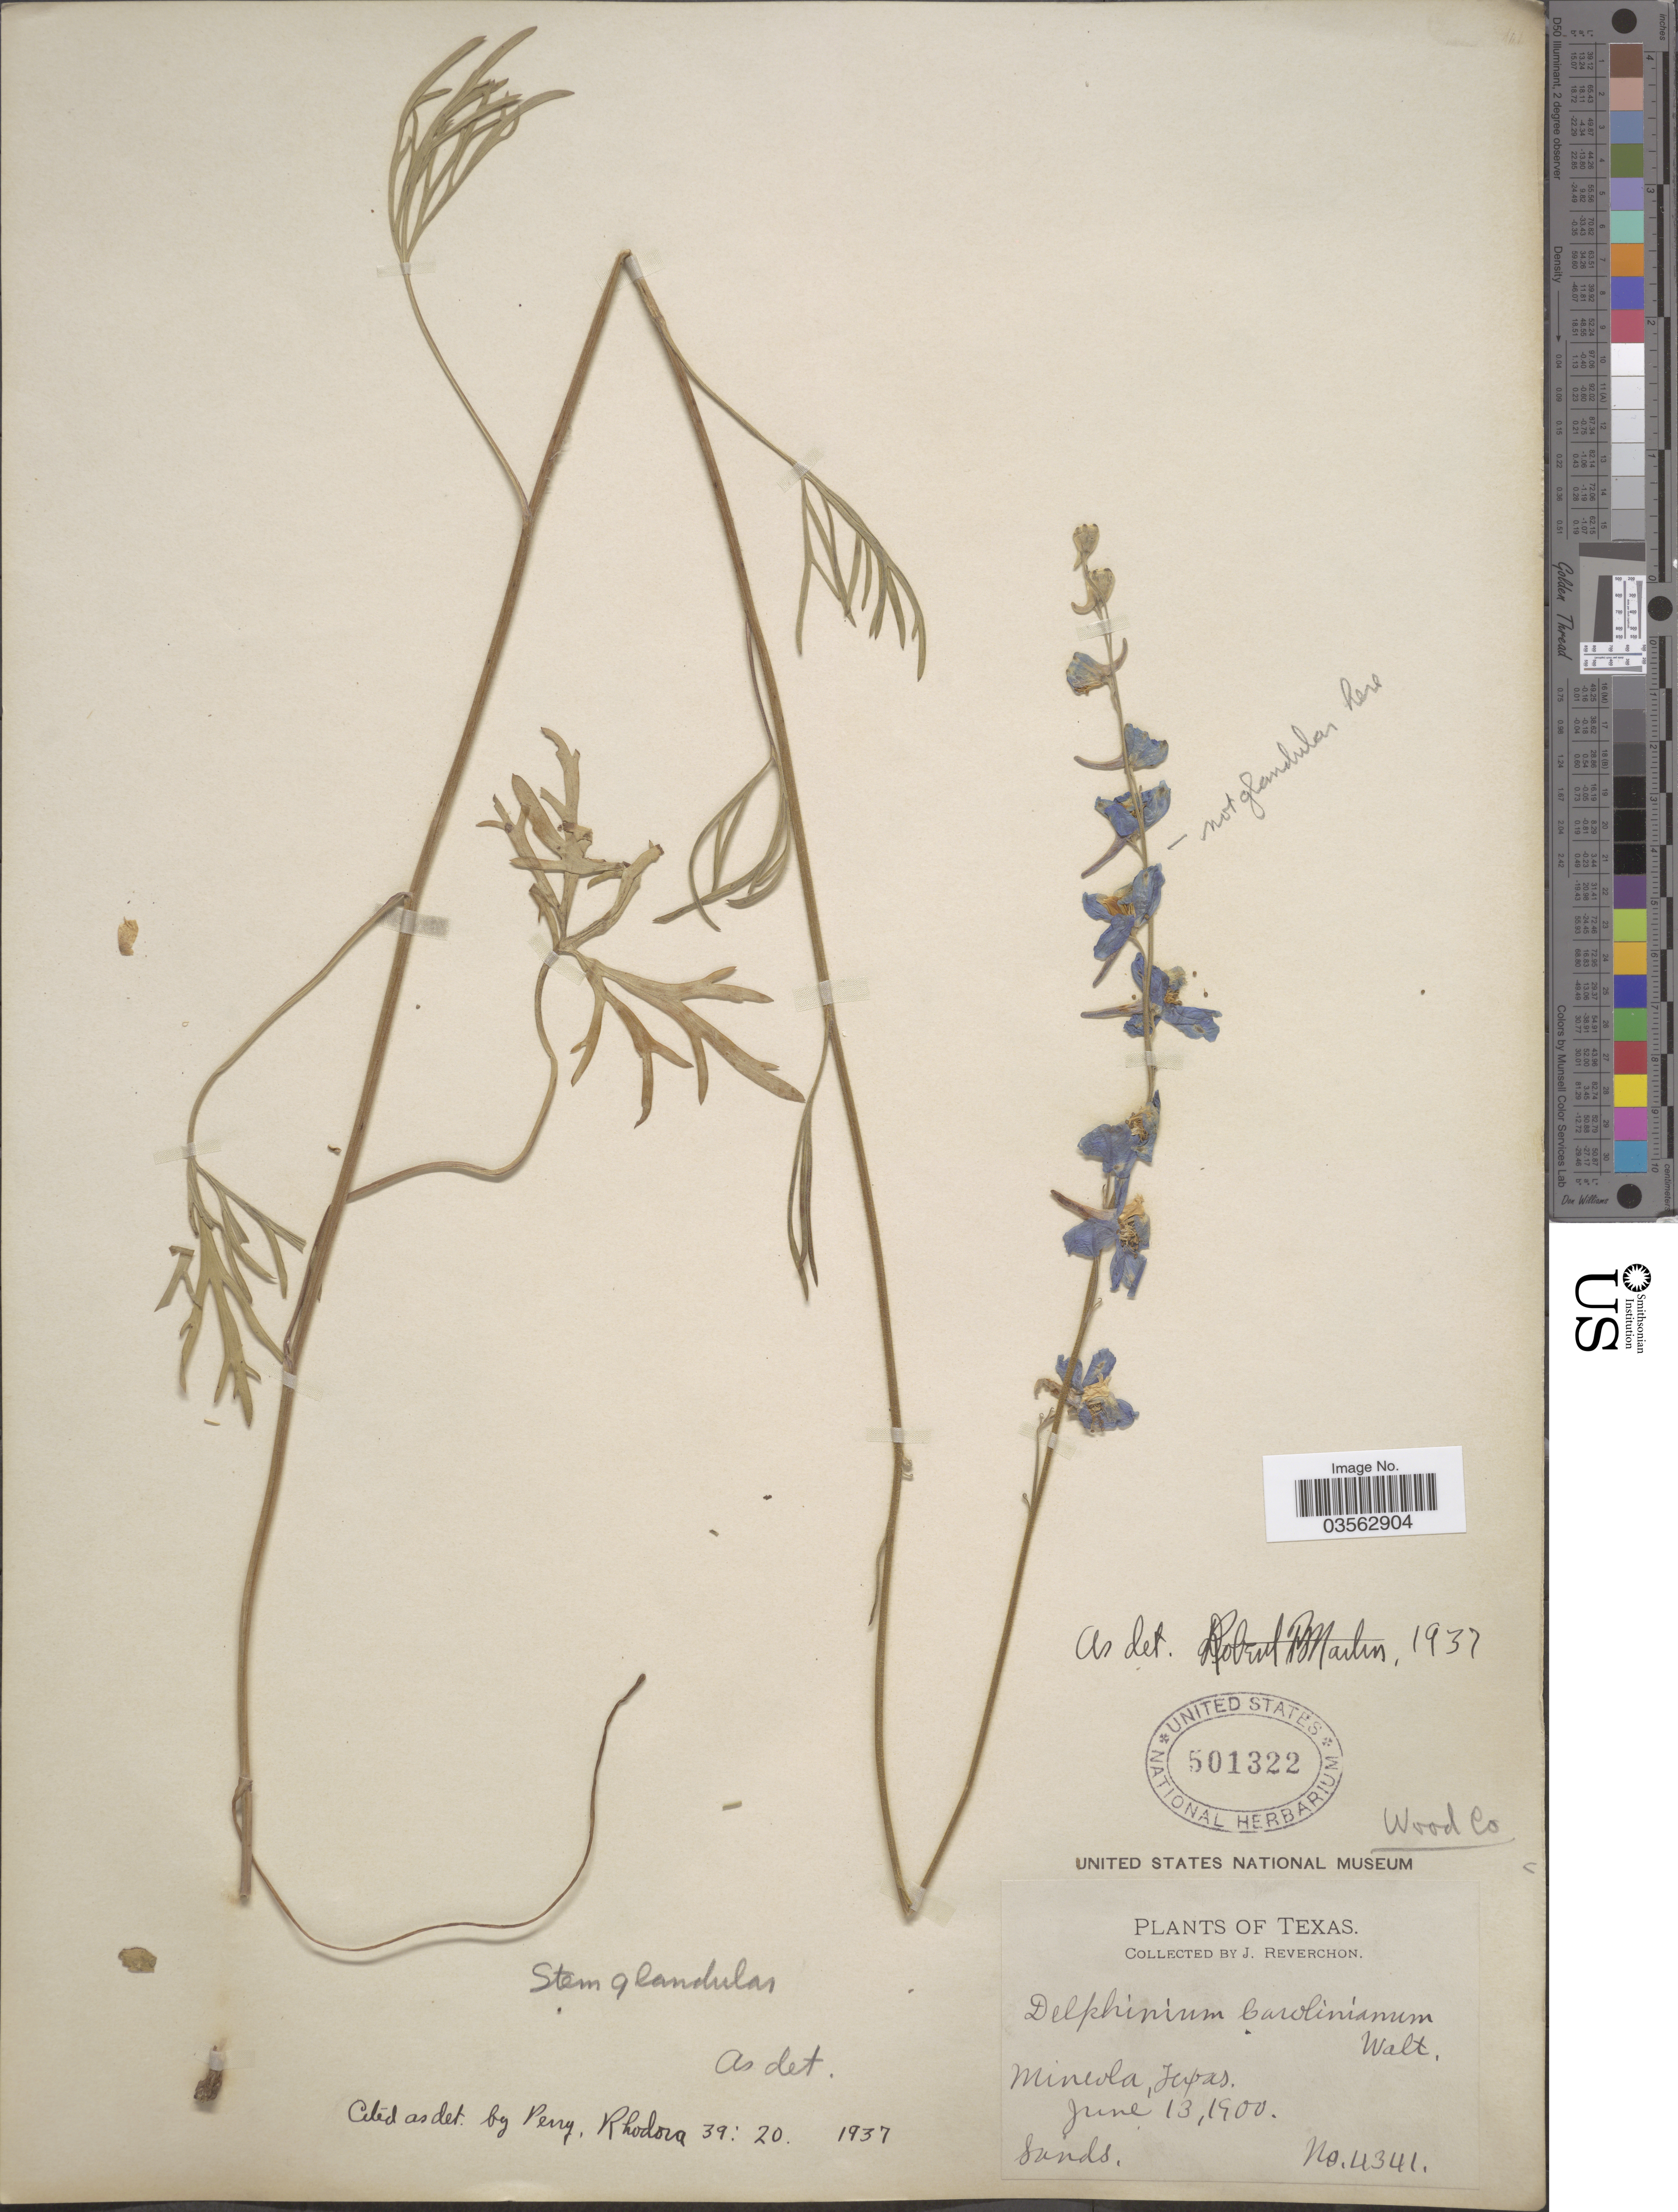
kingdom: Plantae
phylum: Tracheophyta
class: Magnoliopsida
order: Ranunculales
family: Ranunculaceae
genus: Delphinium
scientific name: Delphinium carolinianum subsp. vimineum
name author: Walter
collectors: J. Reverchon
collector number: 4341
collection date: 1900-06-13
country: United States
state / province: Texas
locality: Mineola.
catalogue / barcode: US 501322